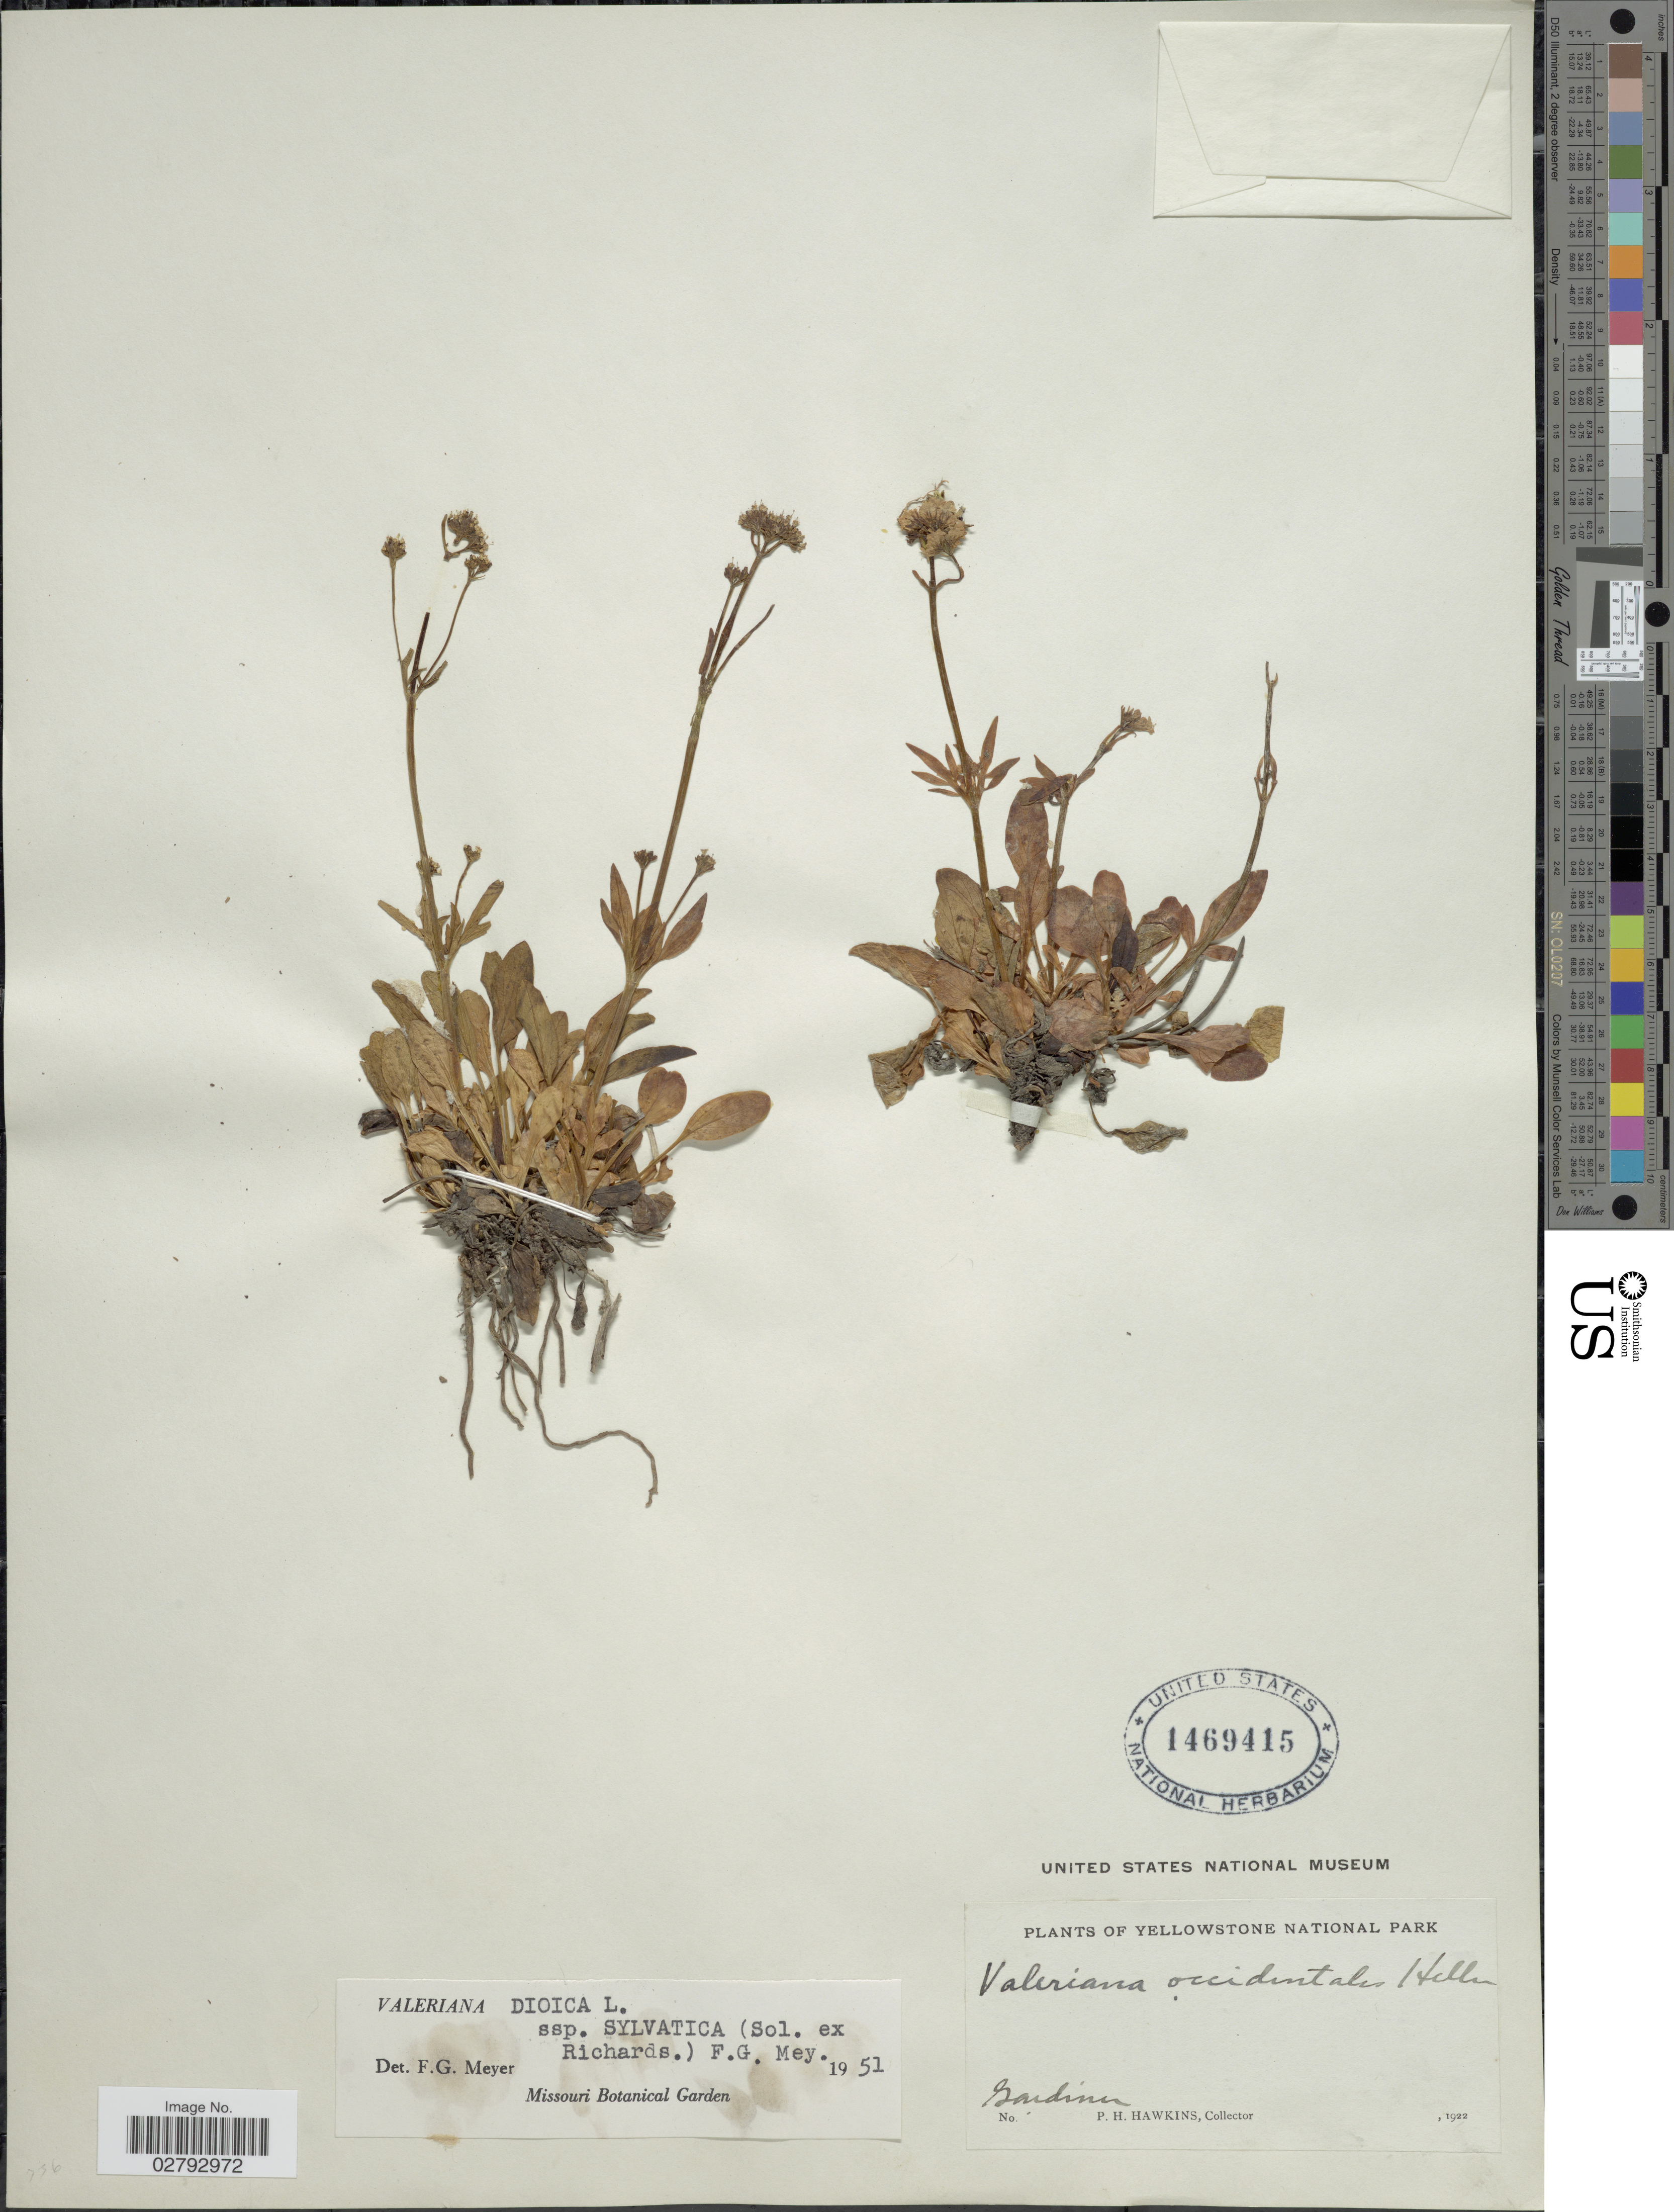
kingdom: Plantae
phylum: Tracheophyta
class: Magnoliopsida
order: Dipsacales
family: Caprifoliaceae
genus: Valeriana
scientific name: Valeriana dioica subsp. sylvatica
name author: (Sol. ex Richardson) F.G. Mey.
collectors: P. Hawkins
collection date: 1922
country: United States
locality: Yellowstone National Park.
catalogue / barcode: US 1469415